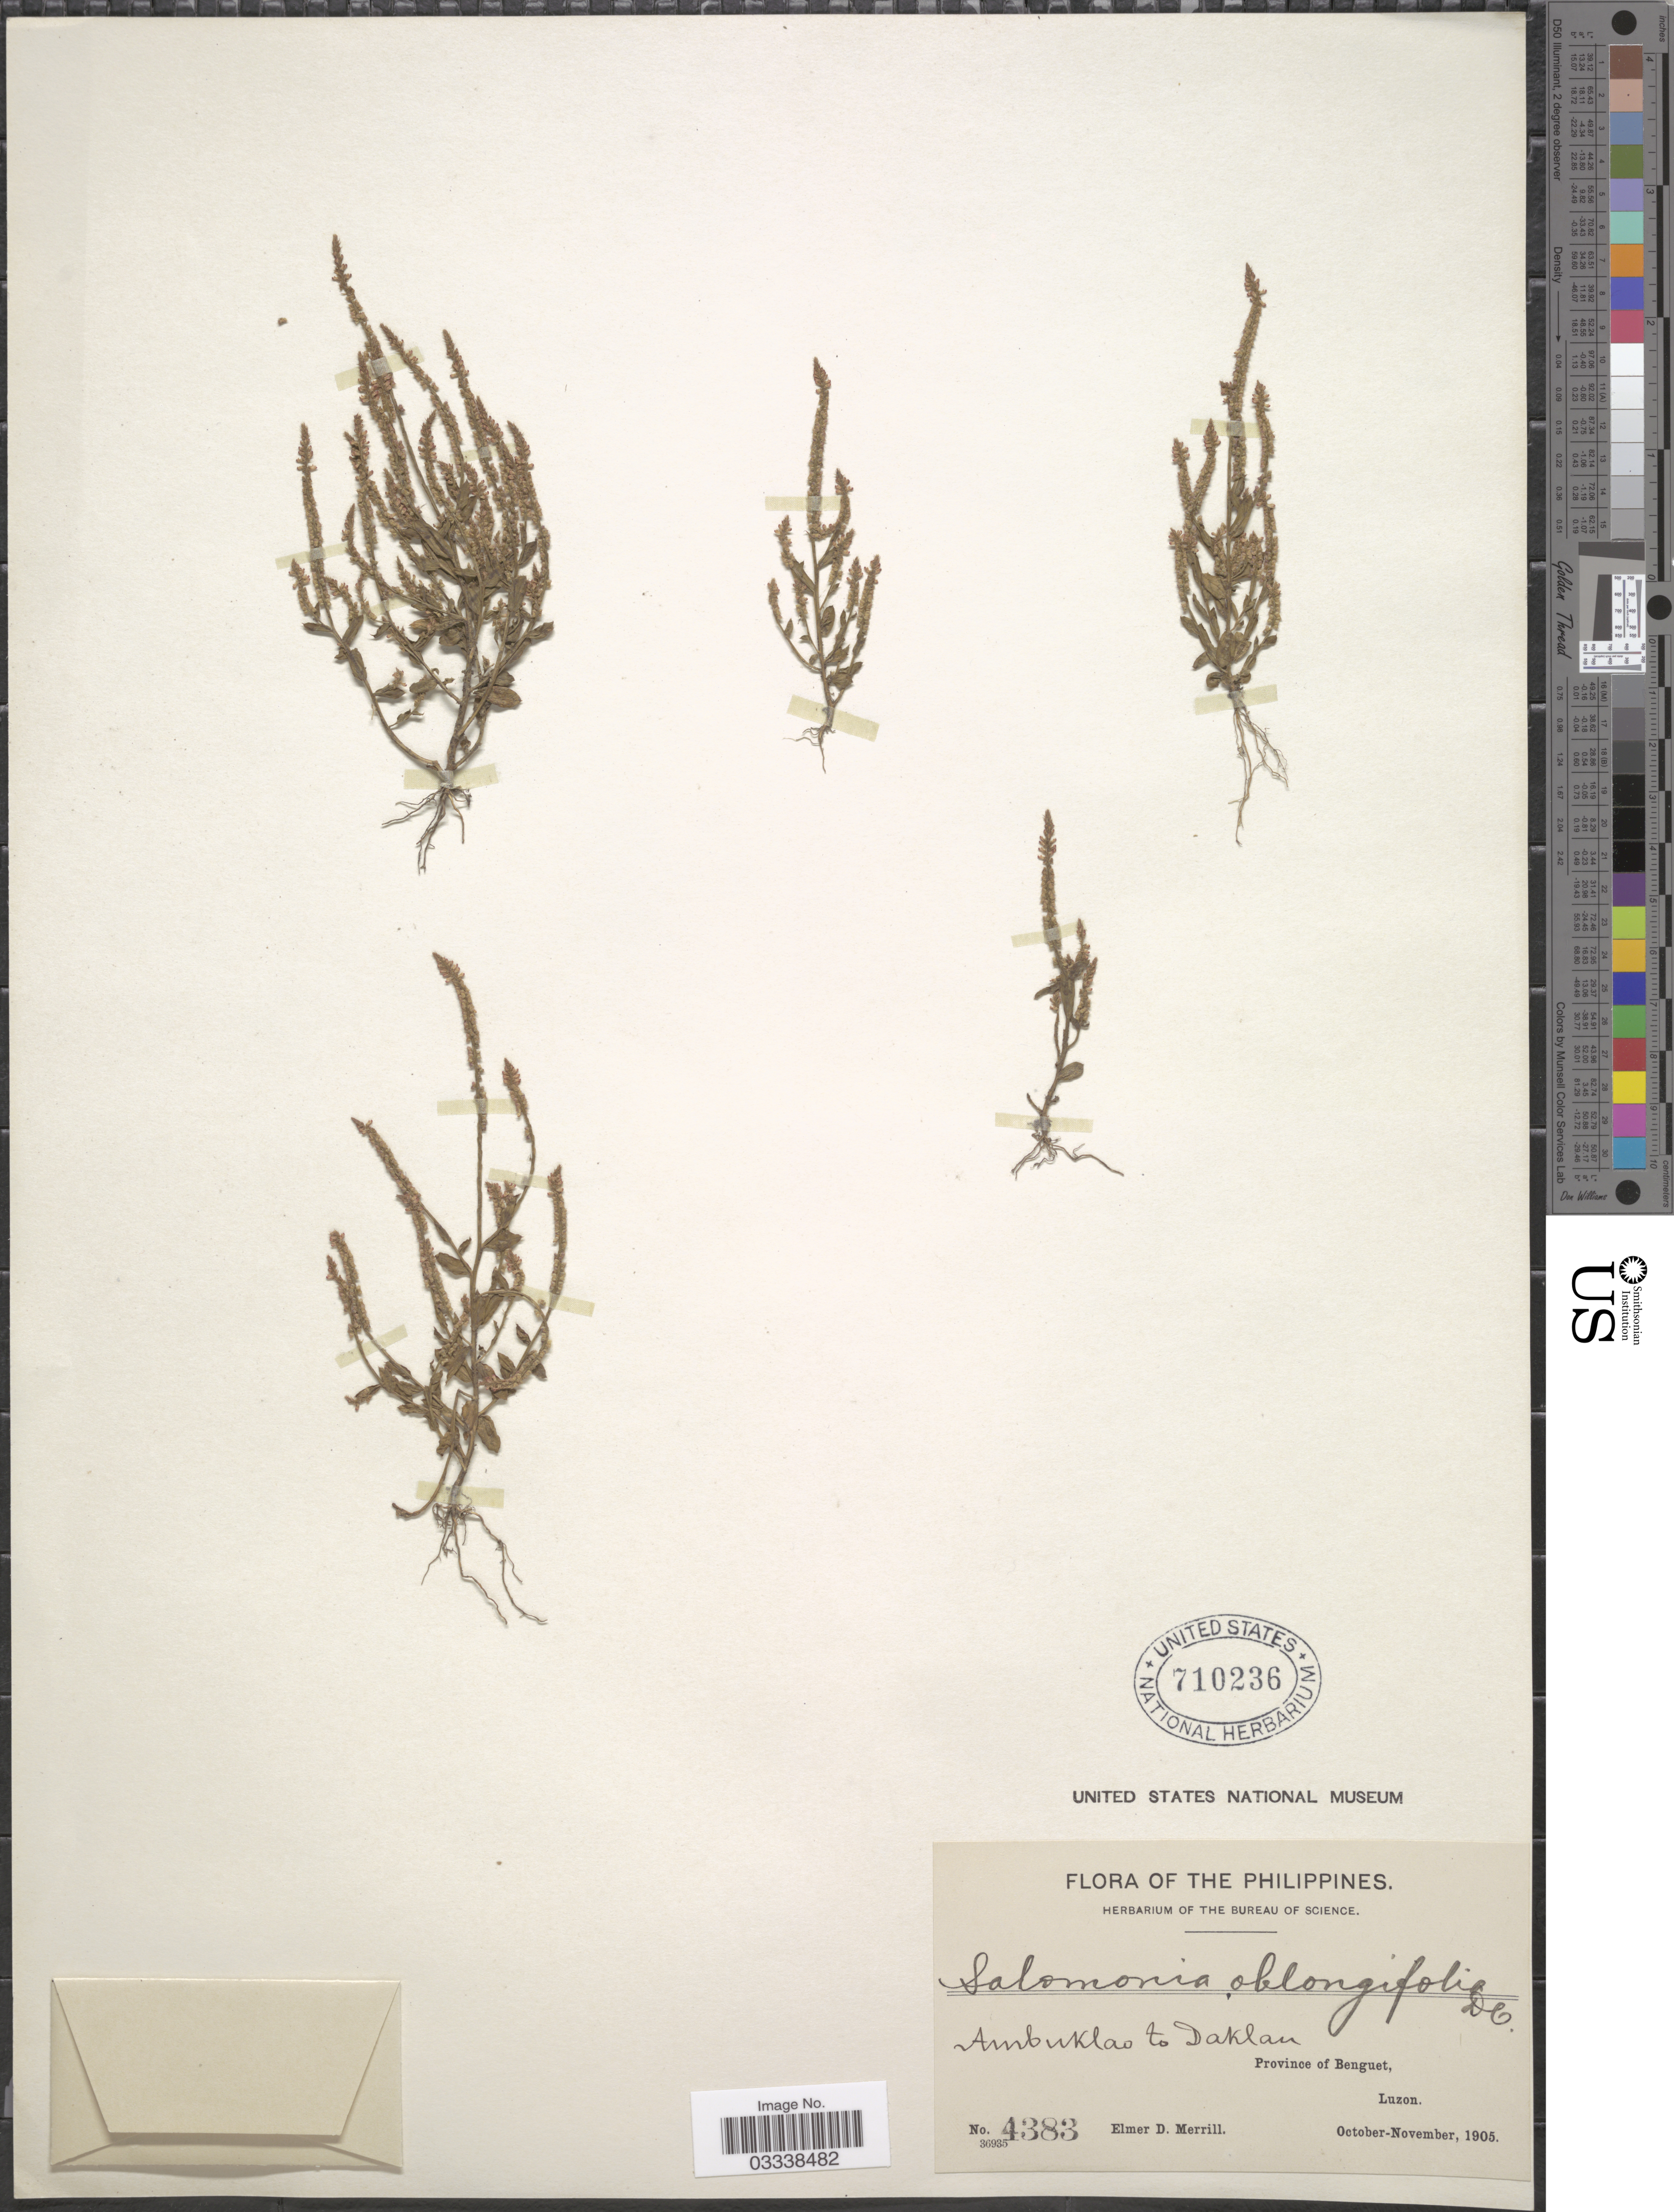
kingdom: Plantae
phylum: Tracheophyta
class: Magnoliopsida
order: Fabales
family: Polygalaceae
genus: Salomonia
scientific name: Salomonia ciliata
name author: (L.) DC.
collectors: E. D. Merrill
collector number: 4383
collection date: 1905-10/1905-11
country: Philippines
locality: Ambuklao to Daklan, Province of Benguet, Luzon.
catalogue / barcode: US 710236